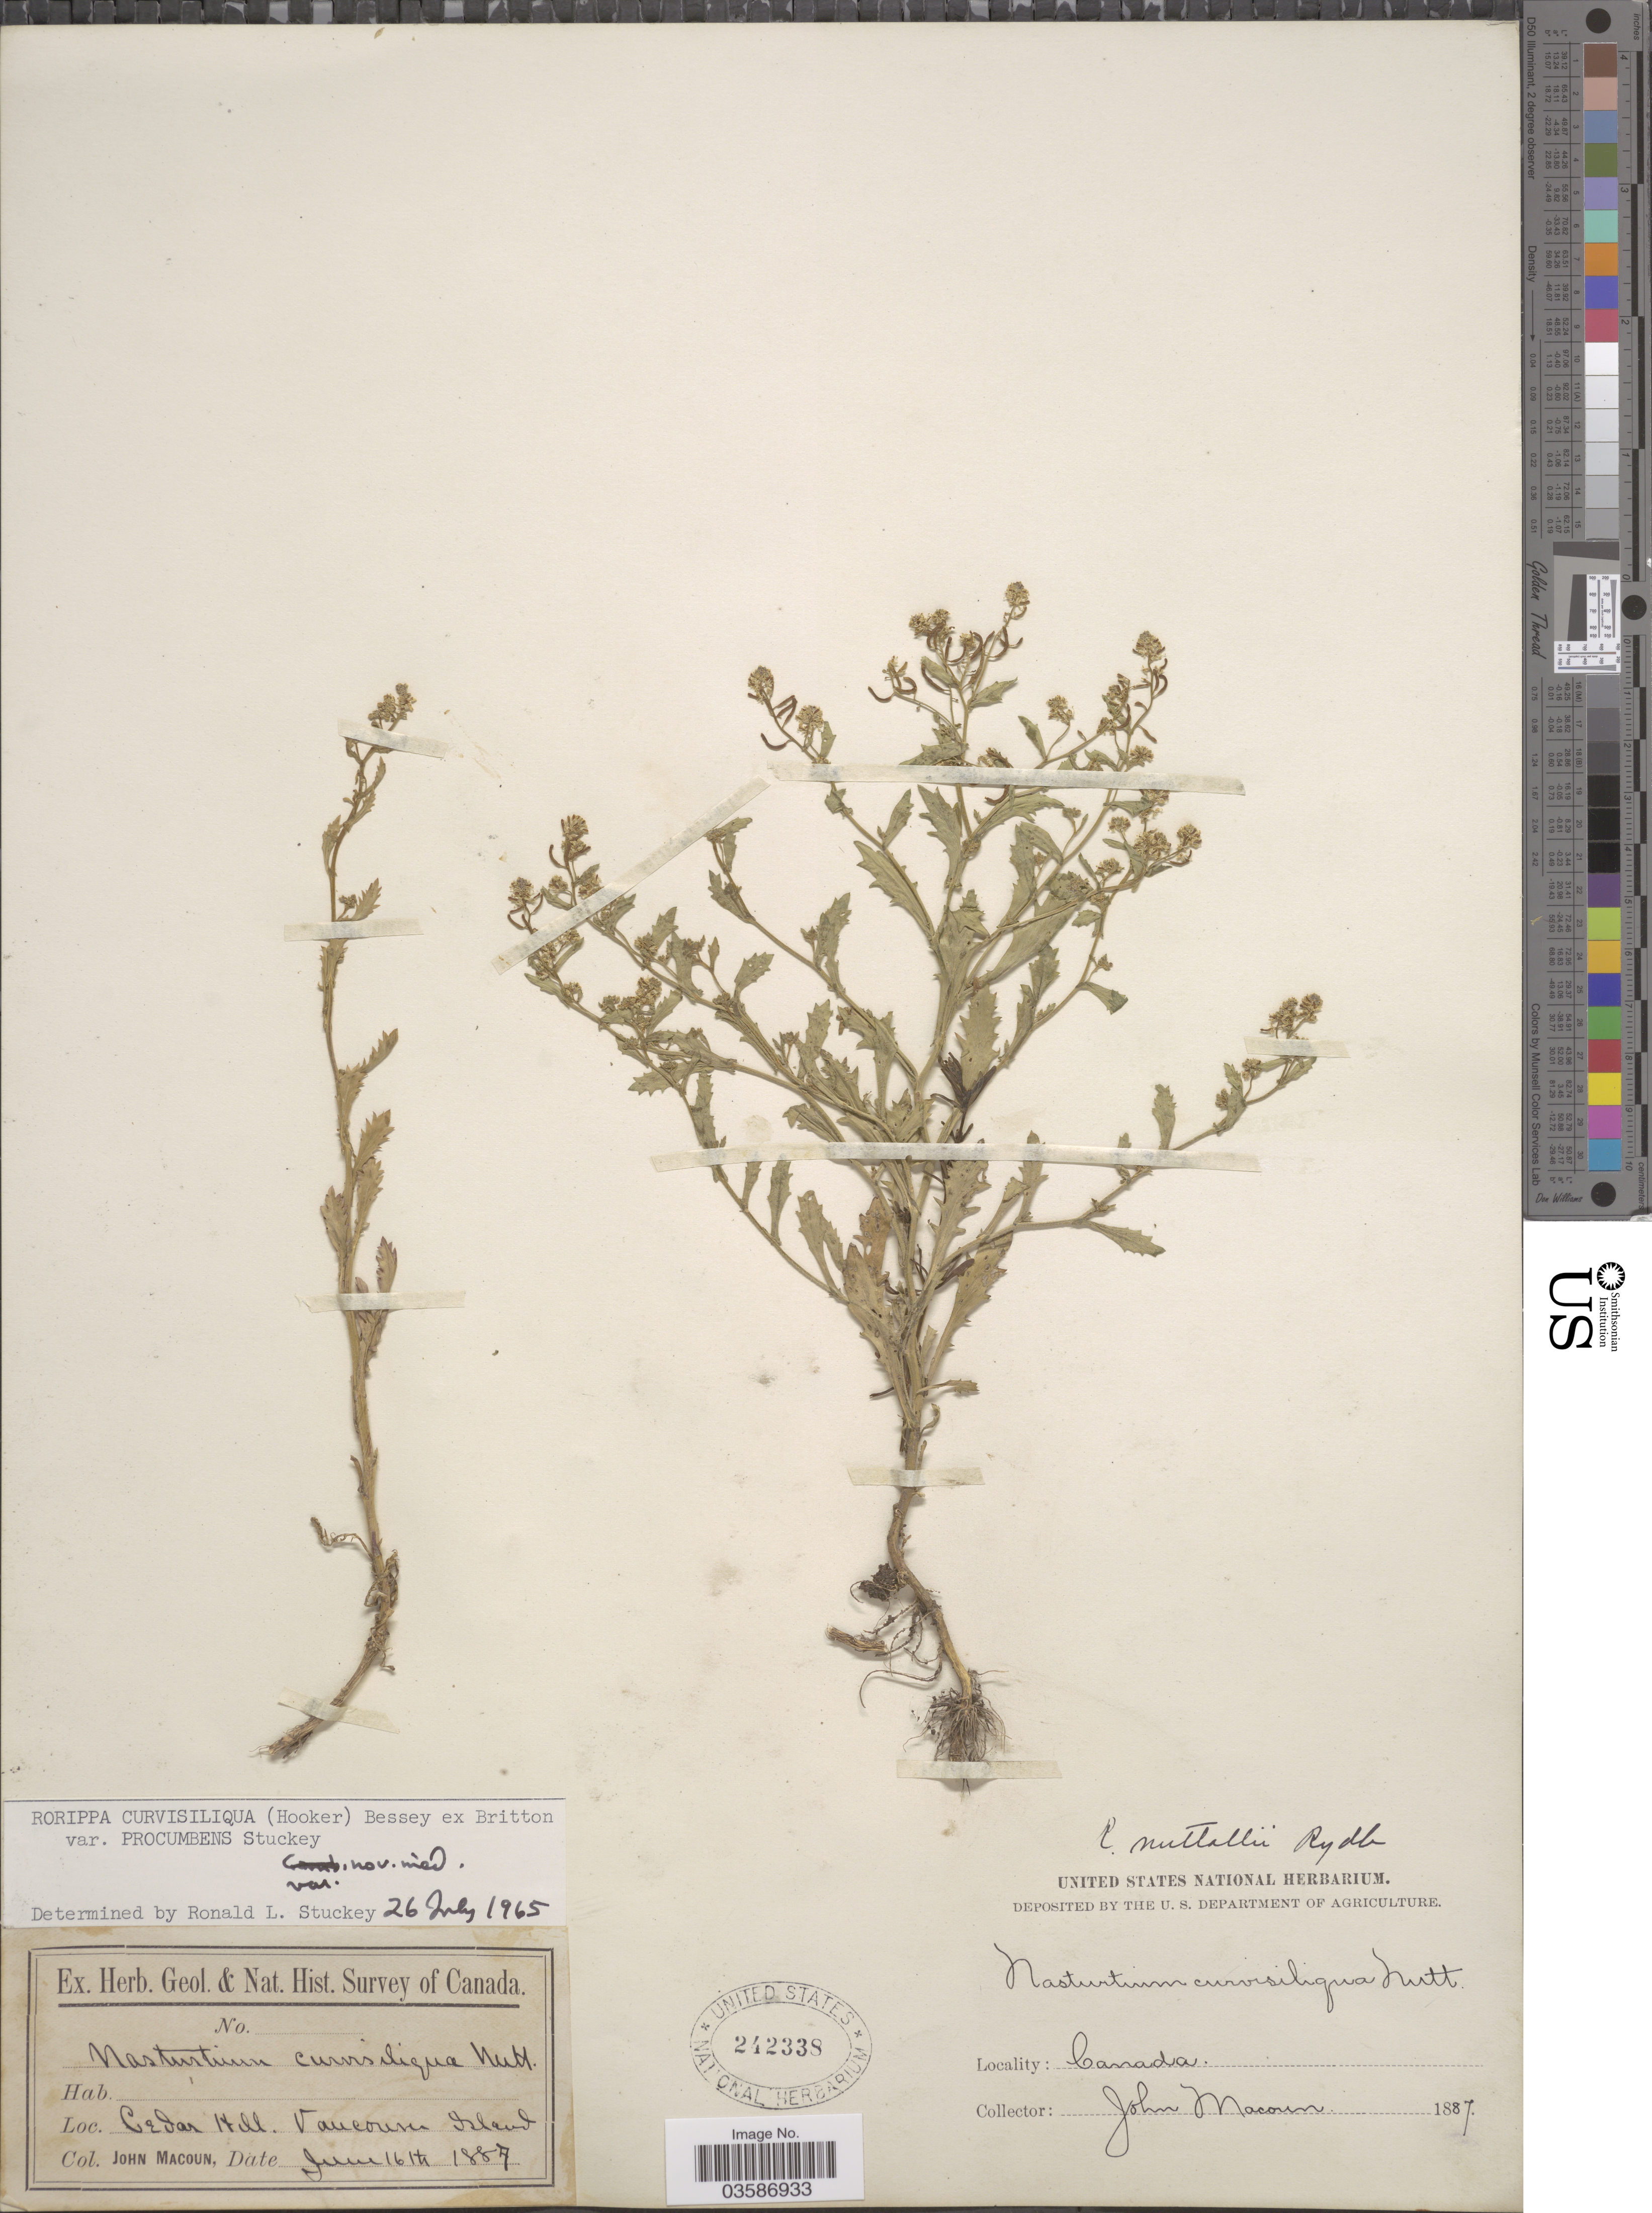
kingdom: Plantae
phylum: Tracheophyta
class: Magnoliopsida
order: Brassicales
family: Brassicaceae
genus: Rorippa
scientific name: Rorippa curvisiliqua var. procumbens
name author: Stuckey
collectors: J. Macoun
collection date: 1887-06-16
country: Canada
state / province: British Columbia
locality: Cedar Hill. Vancouver Island.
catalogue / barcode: US 242338